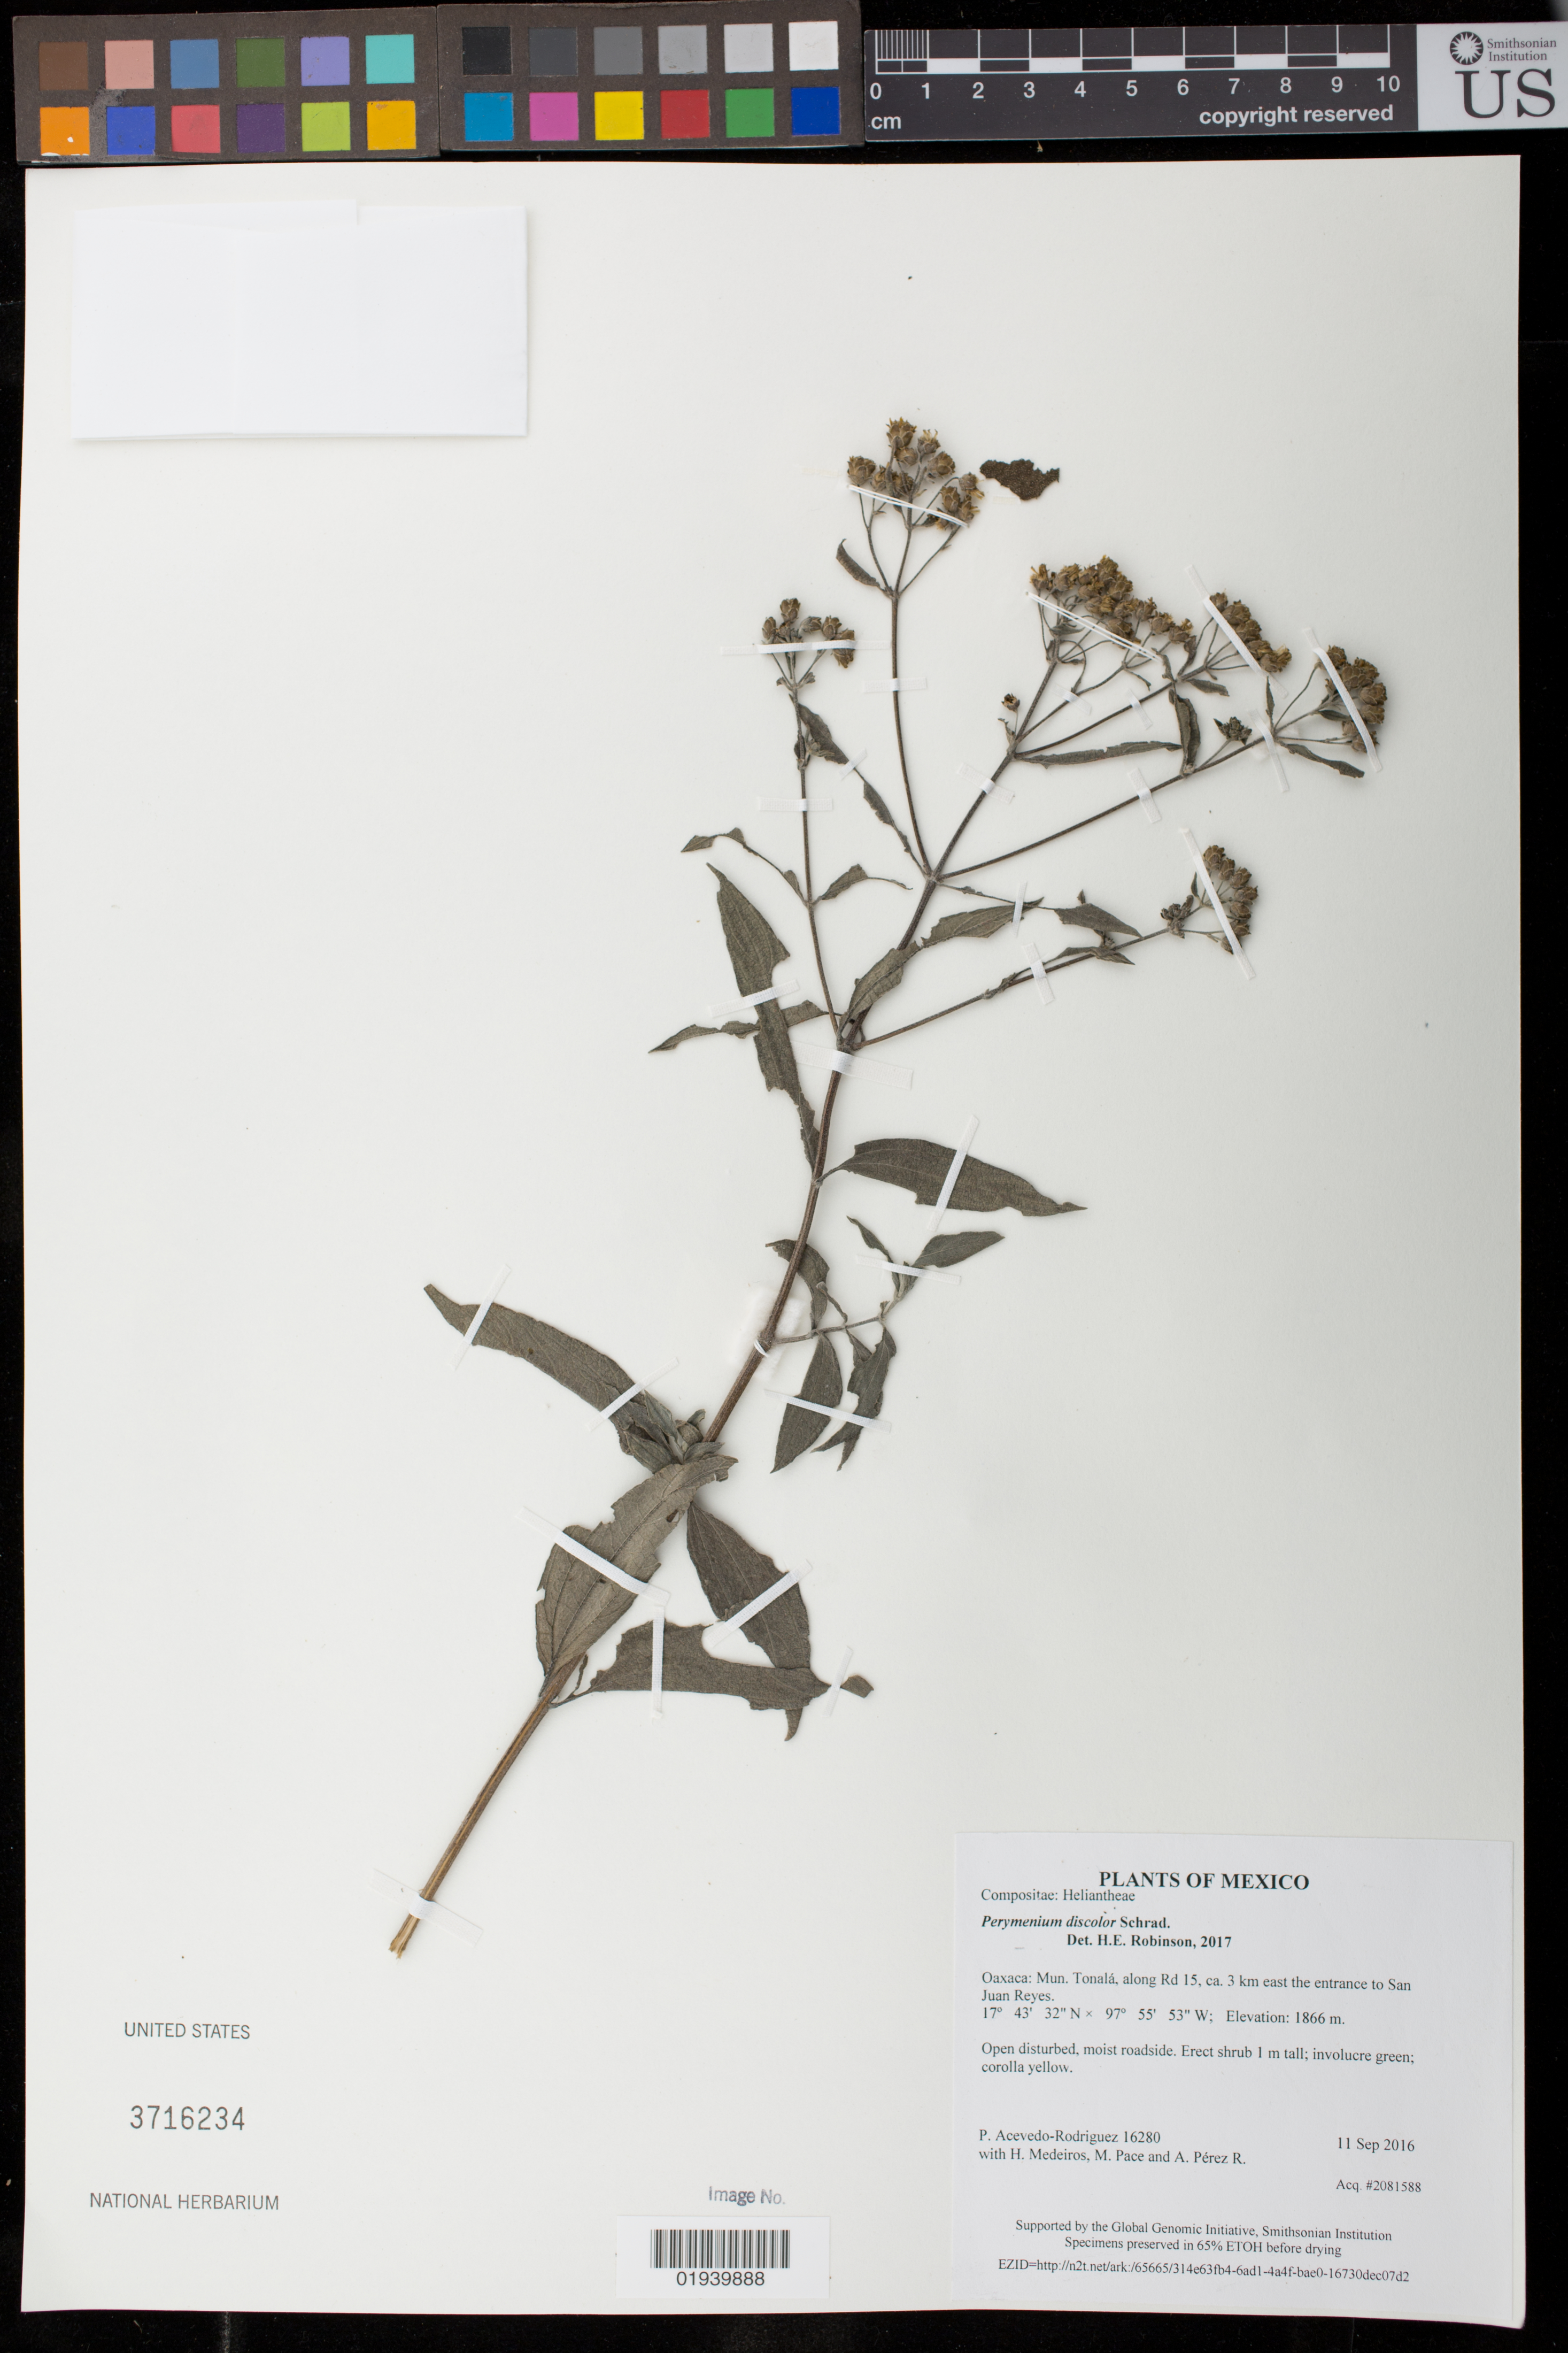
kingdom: Plantae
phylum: Tracheophyta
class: Magnoliopsida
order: Asterales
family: Asteraceae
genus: Perymenium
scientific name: Perymenium discolor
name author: Schrad.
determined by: Robinson, H. E., (US), Smithsonian Institution - National Museum of Natural History (UNITED STATES)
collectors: P. Acevedo-Rodr., H. Medeiros, M. R. Pace & A. Pérez R.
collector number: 16280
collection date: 2016-09-11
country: Mexico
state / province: Oaxaca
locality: Mun. Tonalá, along Rd 15, ca. 3 km east the entrance to San Juan Reyes.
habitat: Open disturbed, moist roadside.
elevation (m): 1866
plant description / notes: US, NY, MO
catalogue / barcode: US 3716234